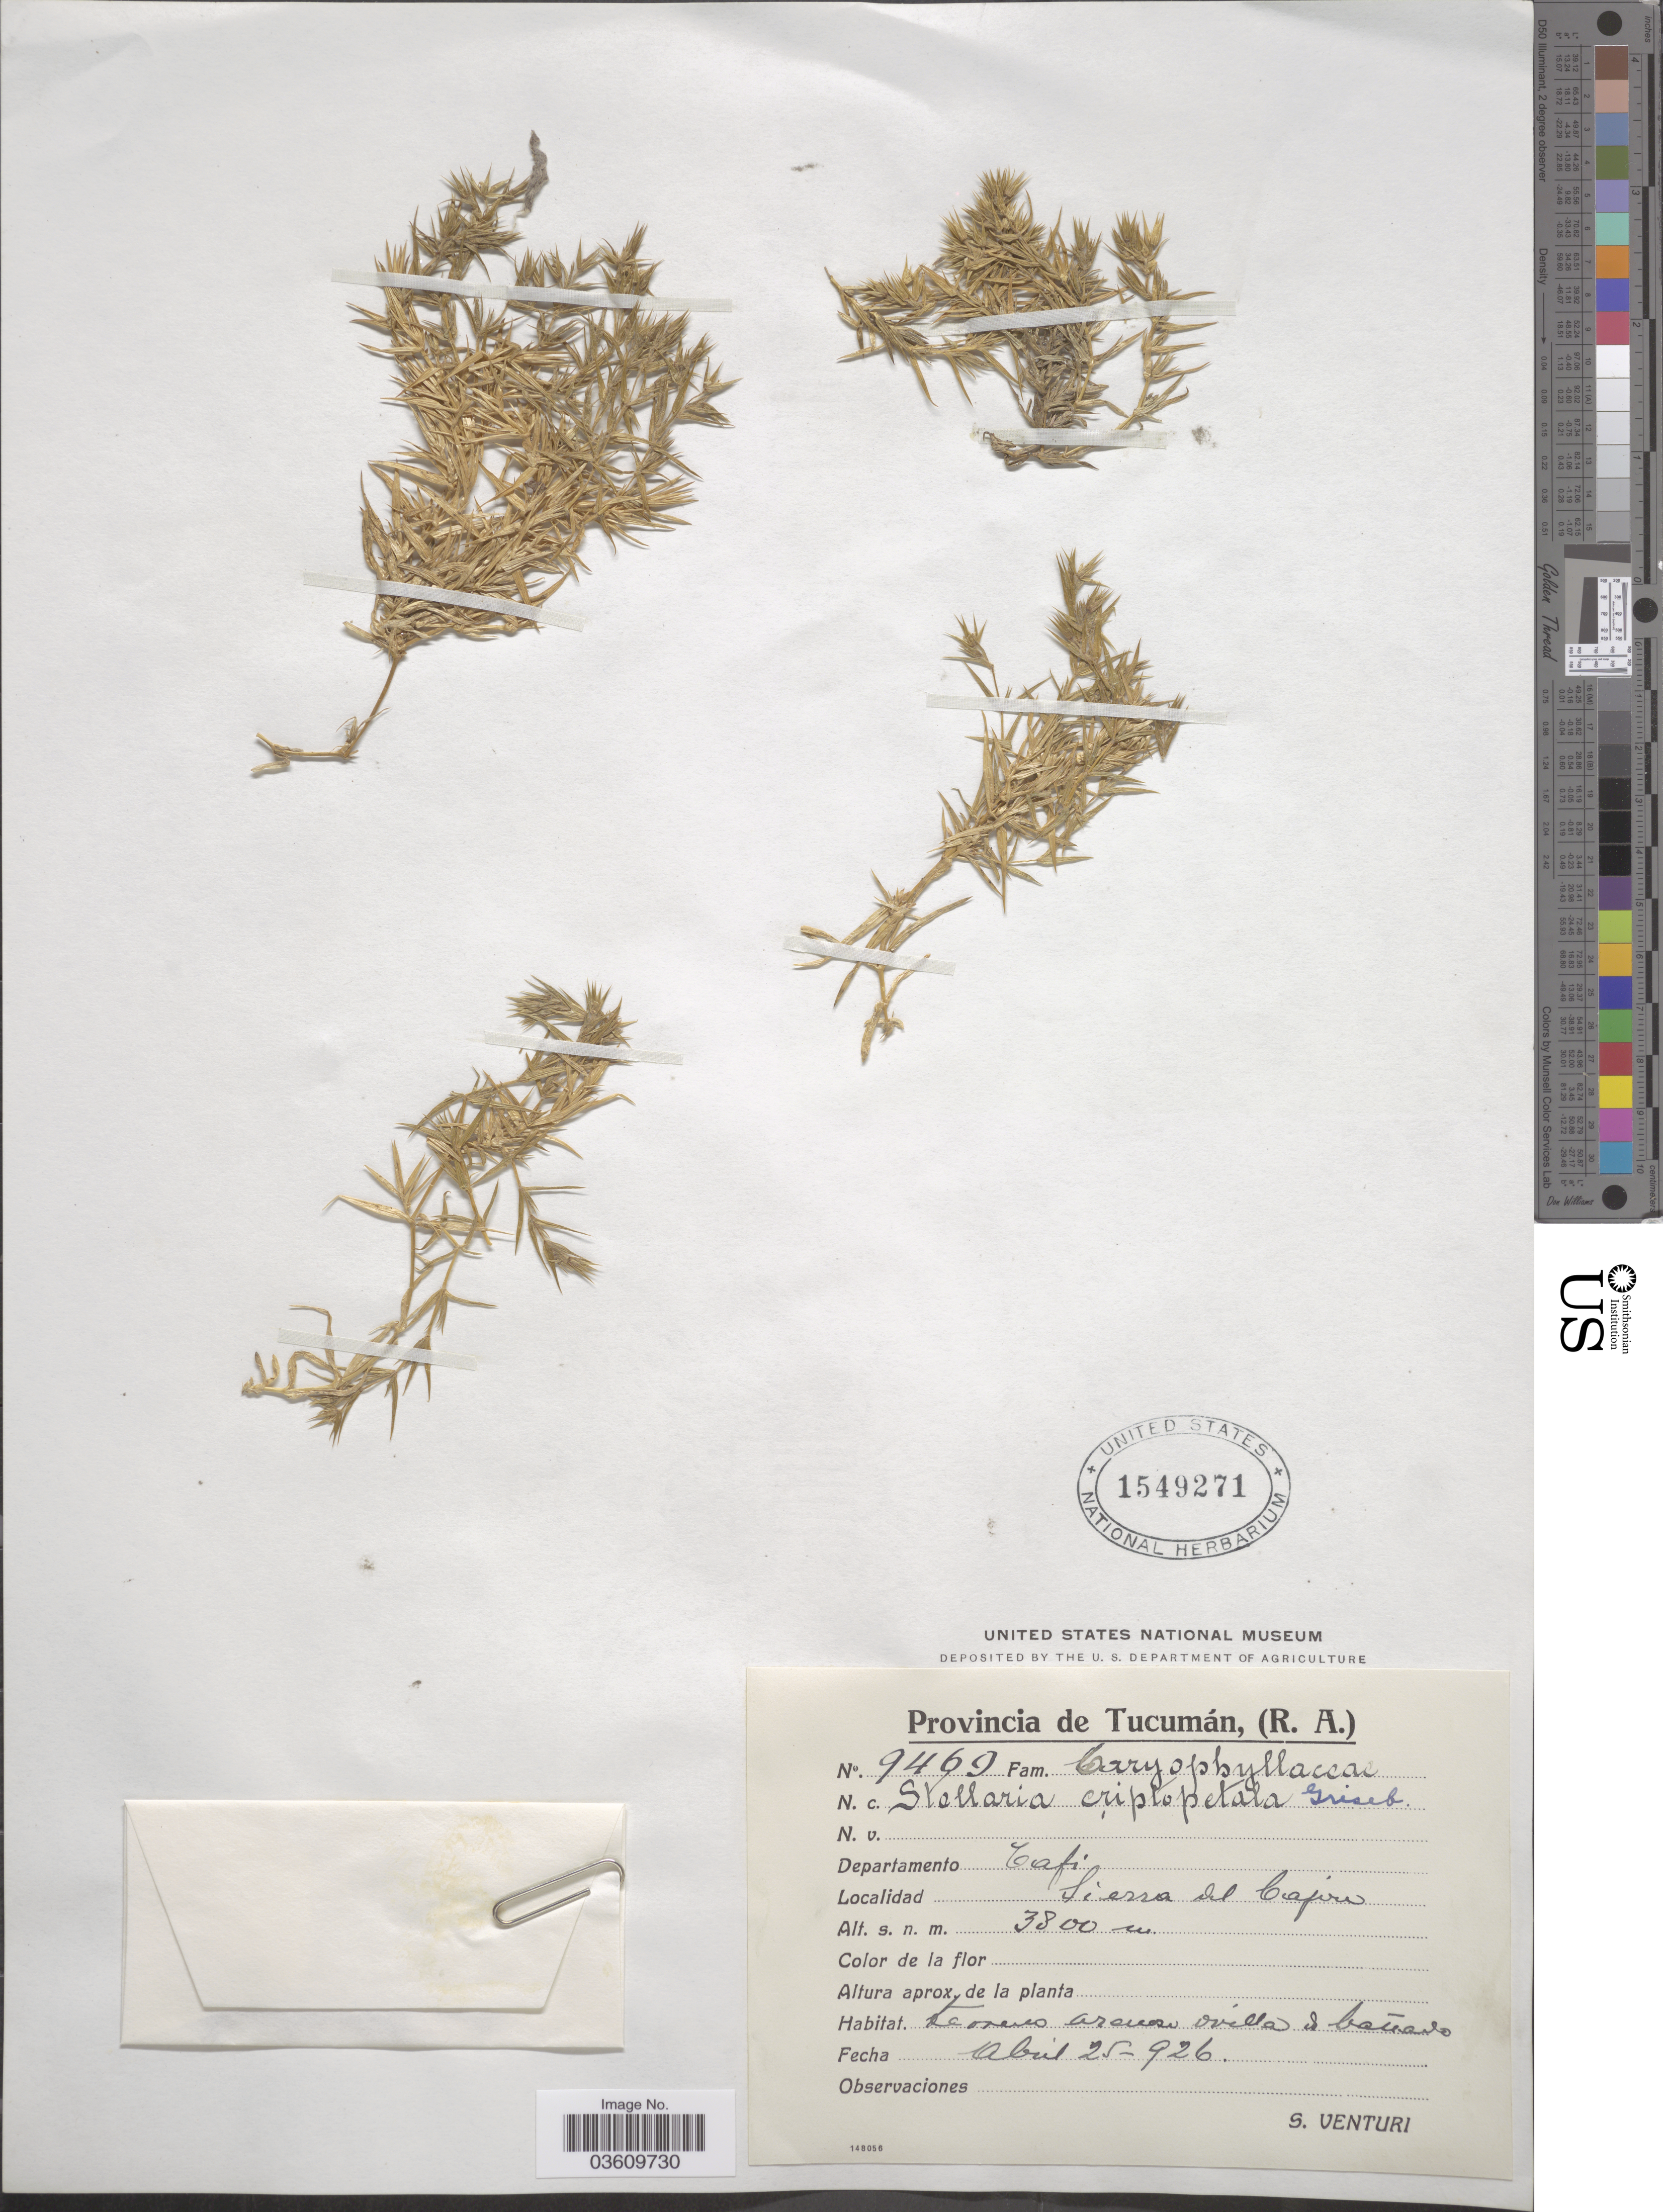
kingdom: Plantae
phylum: Tracheophyta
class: Magnoliopsida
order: Caryophyllales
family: Caryophyllaceae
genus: Stellaria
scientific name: Stellaria cryptopetala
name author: Griseb.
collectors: S. Venturi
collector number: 9469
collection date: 1926-04-25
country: Argentina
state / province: Tucuman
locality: Departamento Tafi. Sierra del Cajon.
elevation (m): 3800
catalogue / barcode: US 1549271